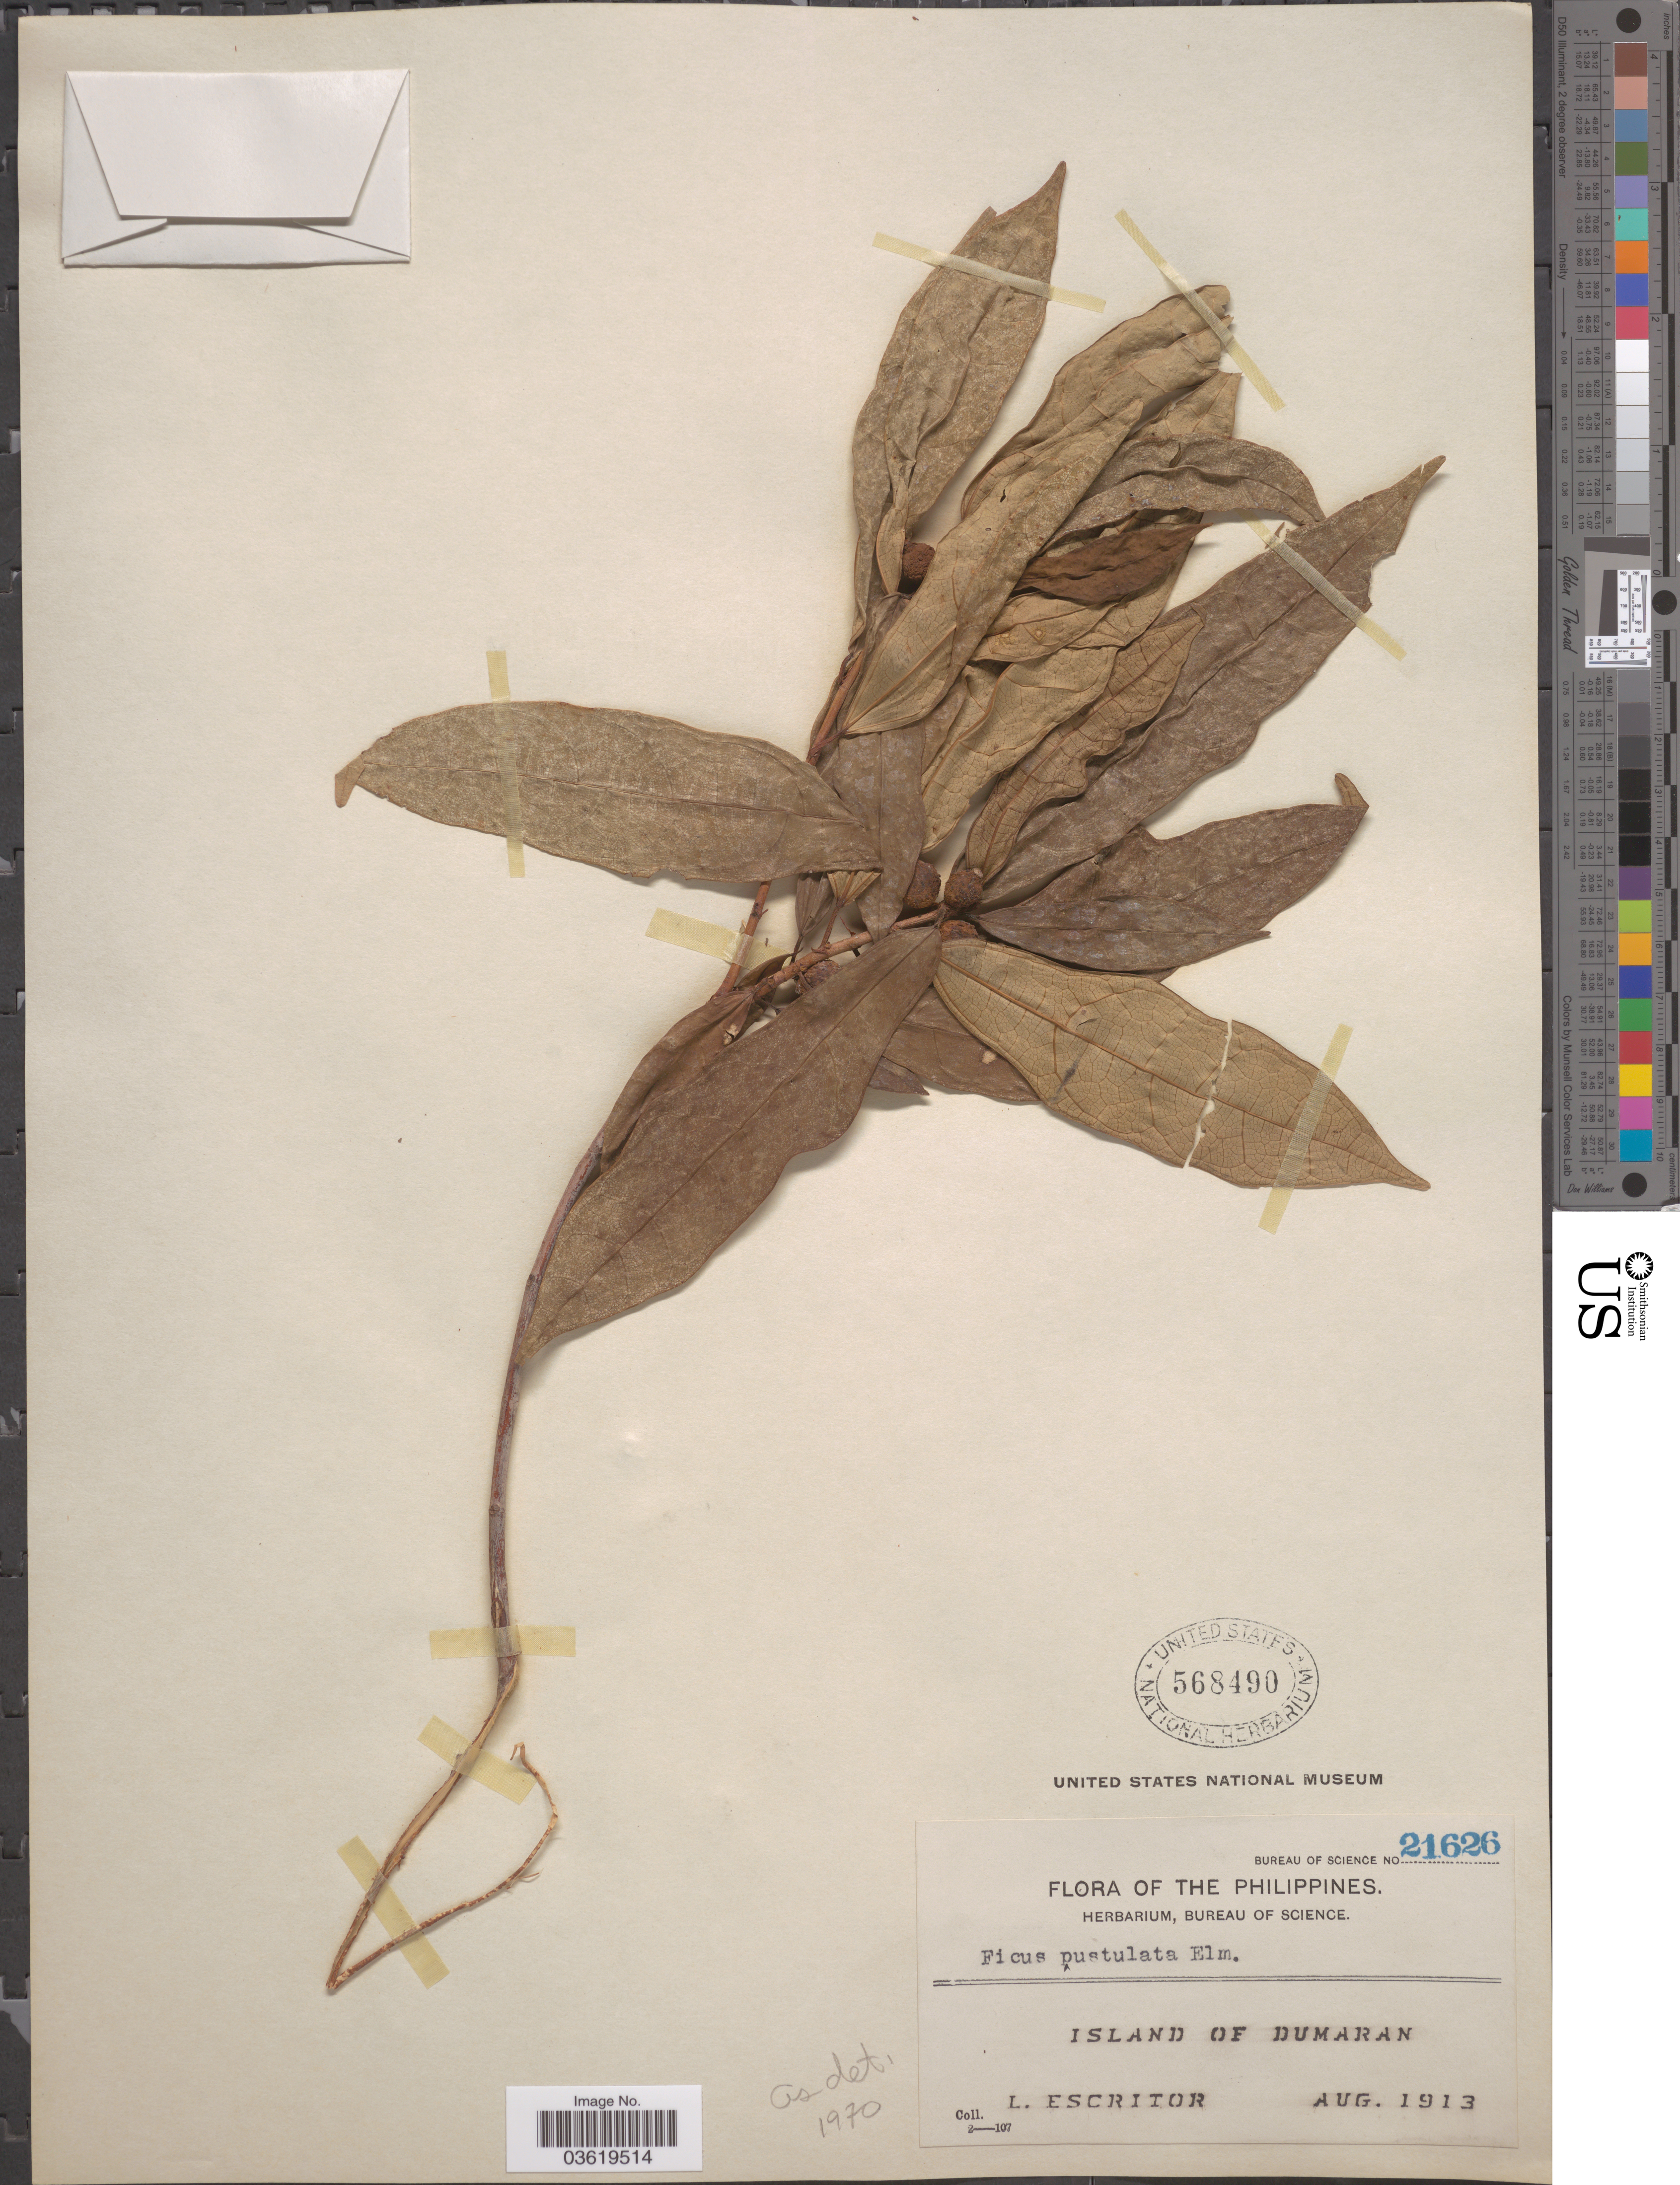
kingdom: Plantae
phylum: Tracheophyta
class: Magnoliopsida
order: Rosales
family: Moraceae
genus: Ficus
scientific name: Ficus pustulata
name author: Elmer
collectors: L. Escritor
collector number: Bureau of Science 21626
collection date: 1913-08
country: Philippines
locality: Island of Dumaran.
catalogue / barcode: US 568490